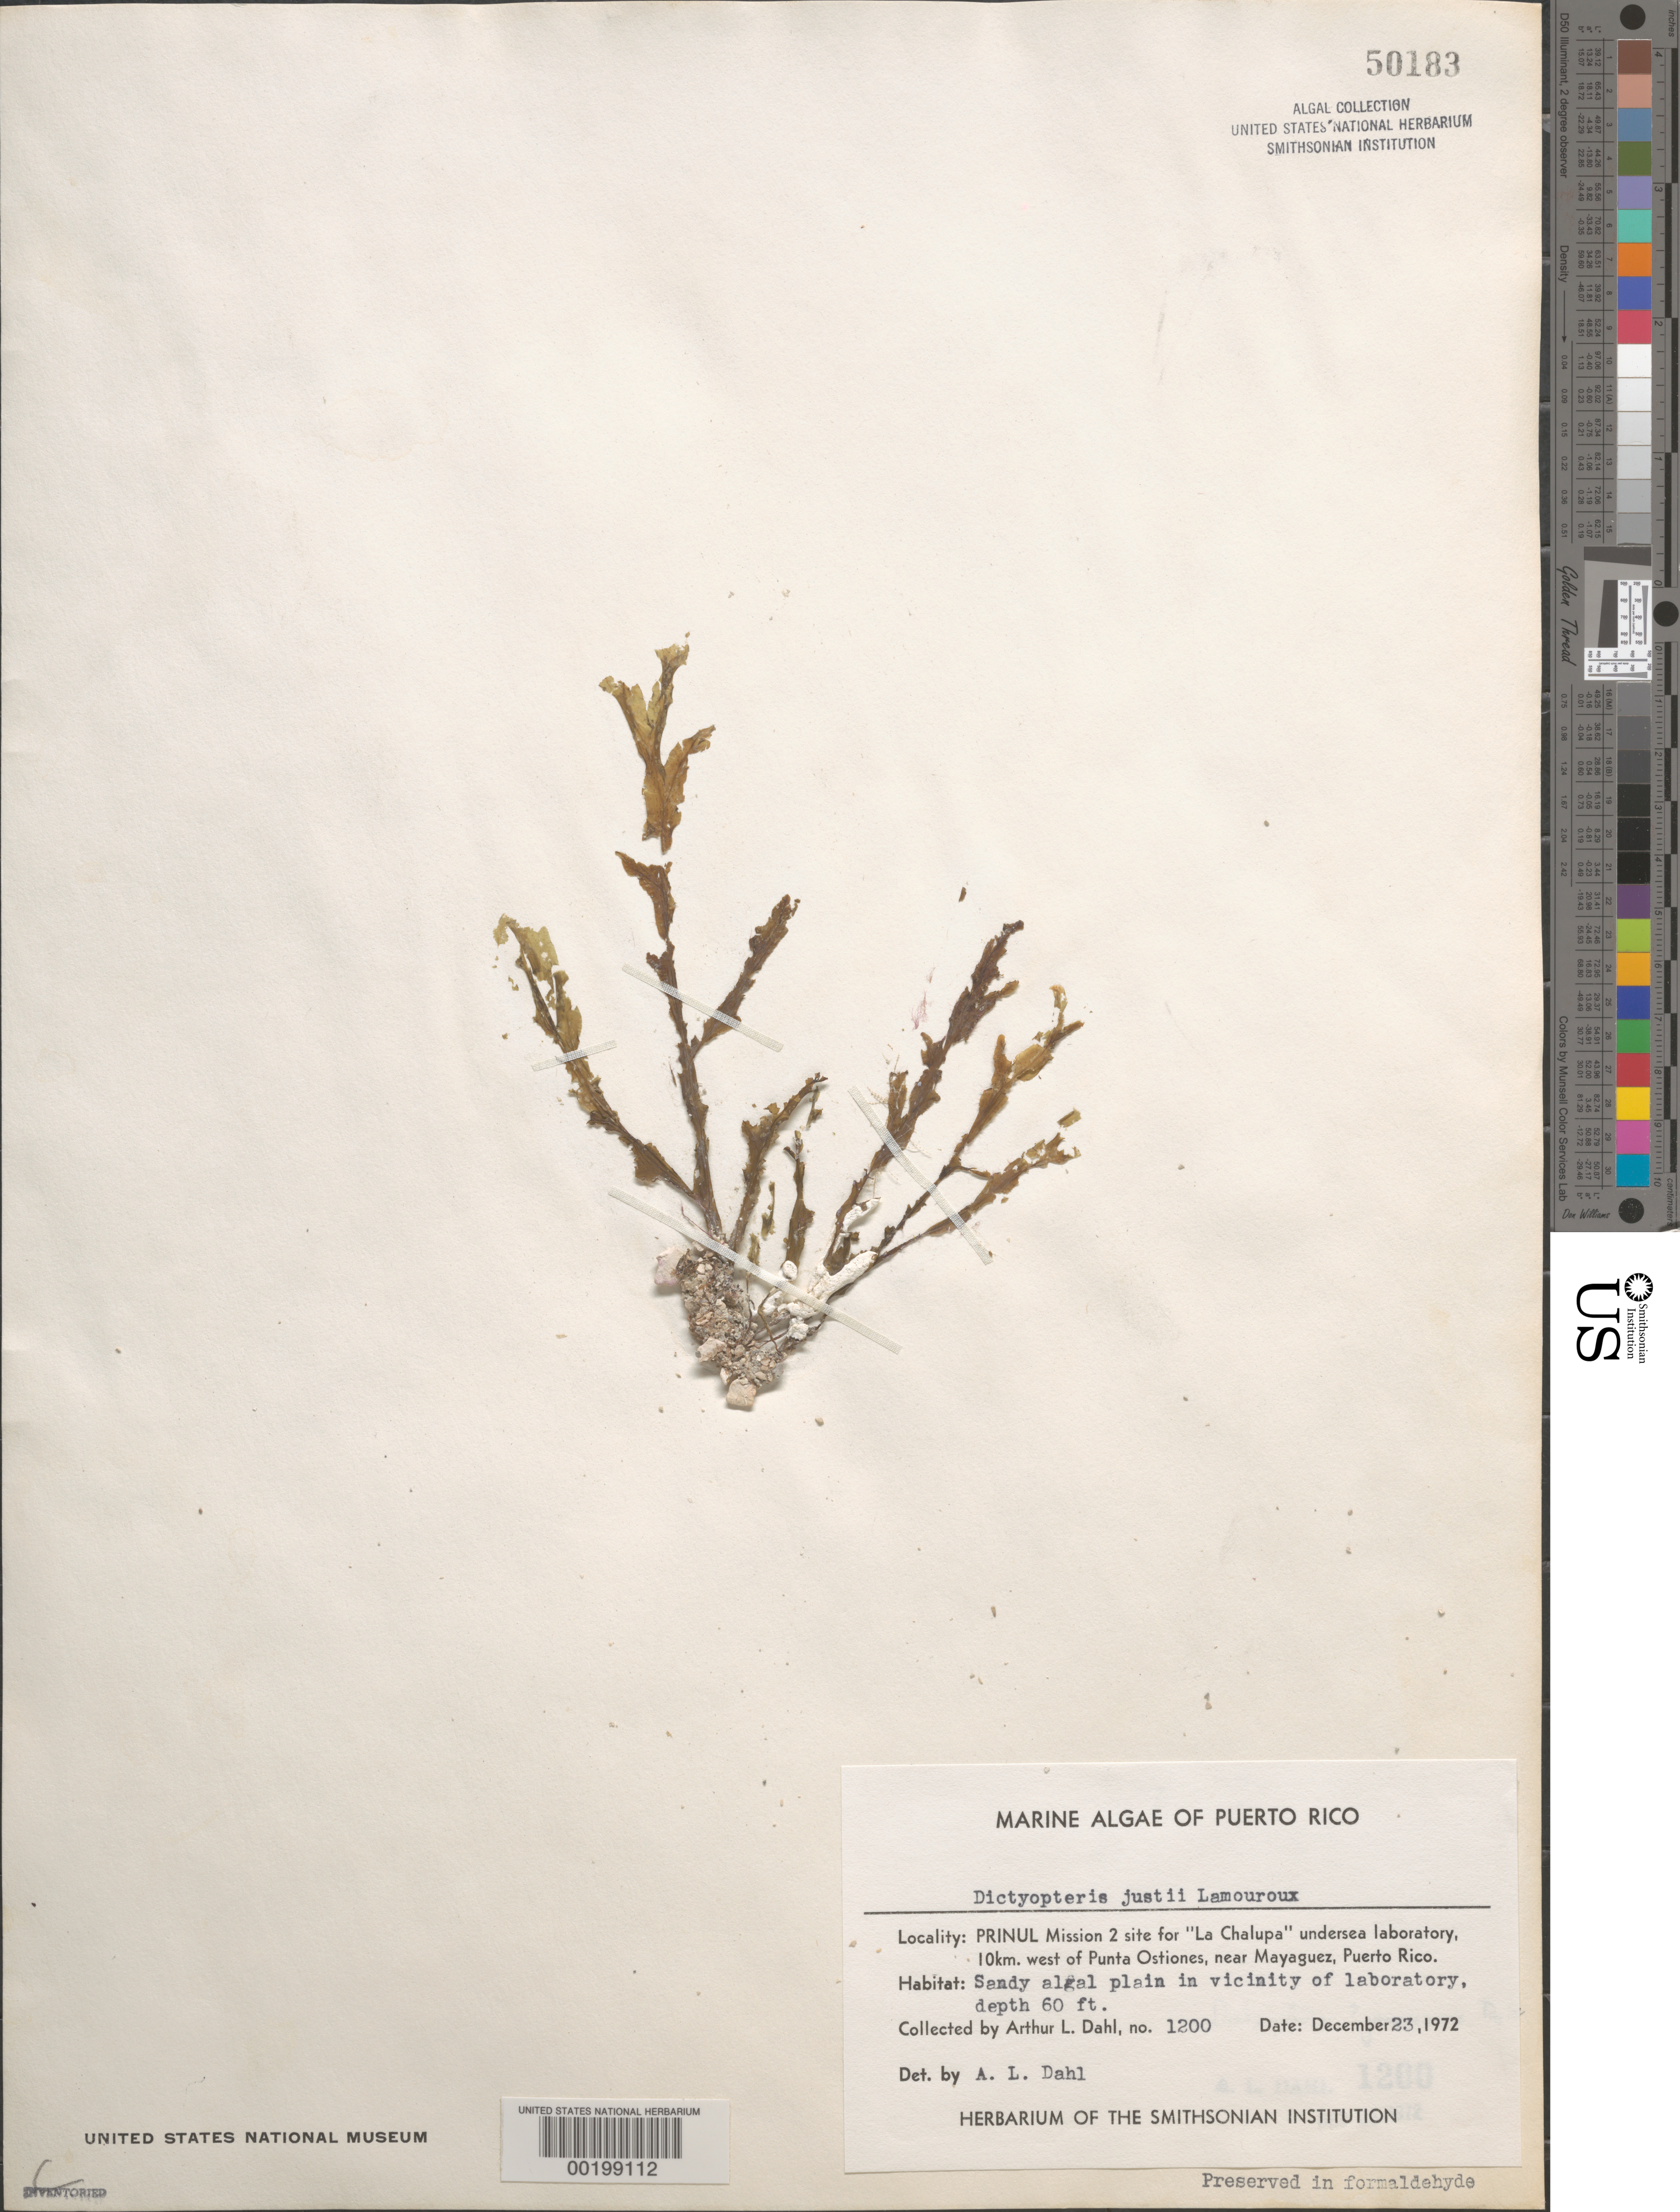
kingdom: Chromista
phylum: Ochrophyta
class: Phaeophyceae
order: Dictyotales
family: Dictyotaceae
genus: Dictyopteris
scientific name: Dictyopteris justii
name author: J.V.Lamouroux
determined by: Dahl, A. E.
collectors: A. Dahl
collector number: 1200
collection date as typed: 23 Dec 1972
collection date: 1972-12-23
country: Puerto Rico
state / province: Mayaguez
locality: La chalupa undersea laboratory, 10 km west of punta ostiones, near mayaguez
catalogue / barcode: US 50183